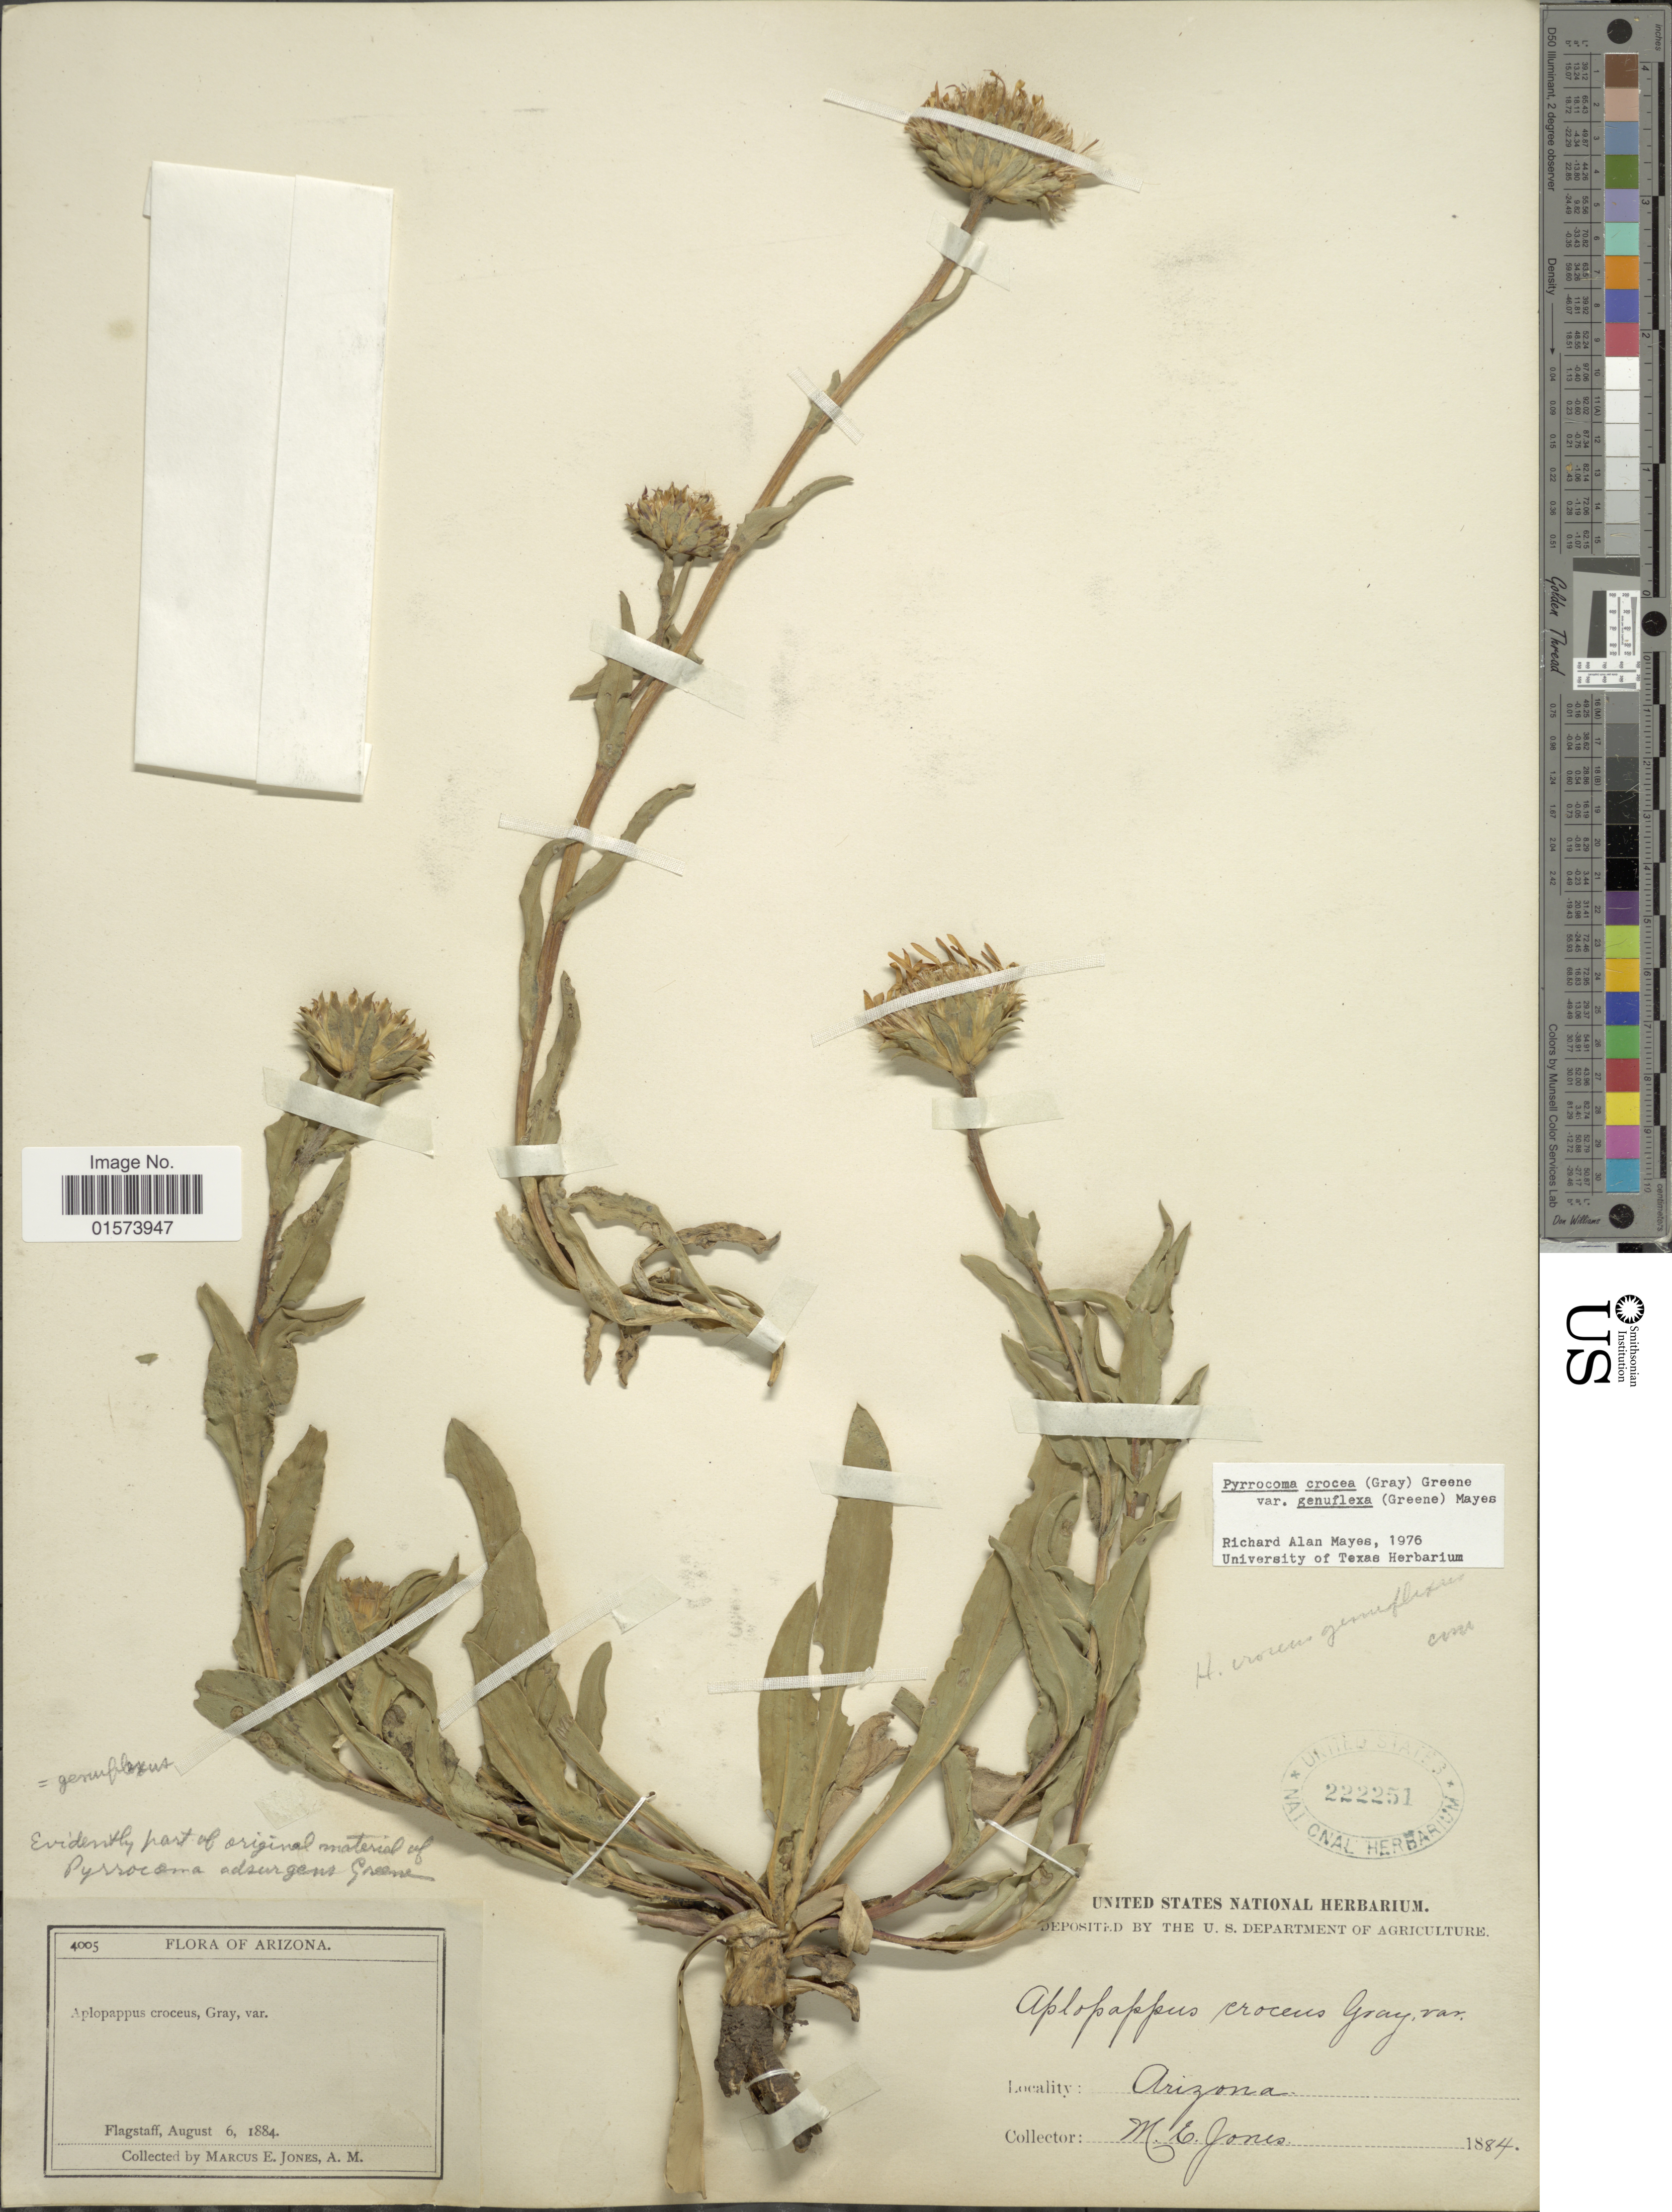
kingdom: Plantae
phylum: Tracheophyta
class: Magnoliopsida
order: Asterales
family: Asteraceae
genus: Pyrrocoma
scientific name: Pyrrocoma crocea var. genuflexa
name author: Mayes ex & D.J. Keil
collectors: M. E. Jones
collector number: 4005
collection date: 1884-08-06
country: United States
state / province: Arizona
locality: Flagstaff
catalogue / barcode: US 222251